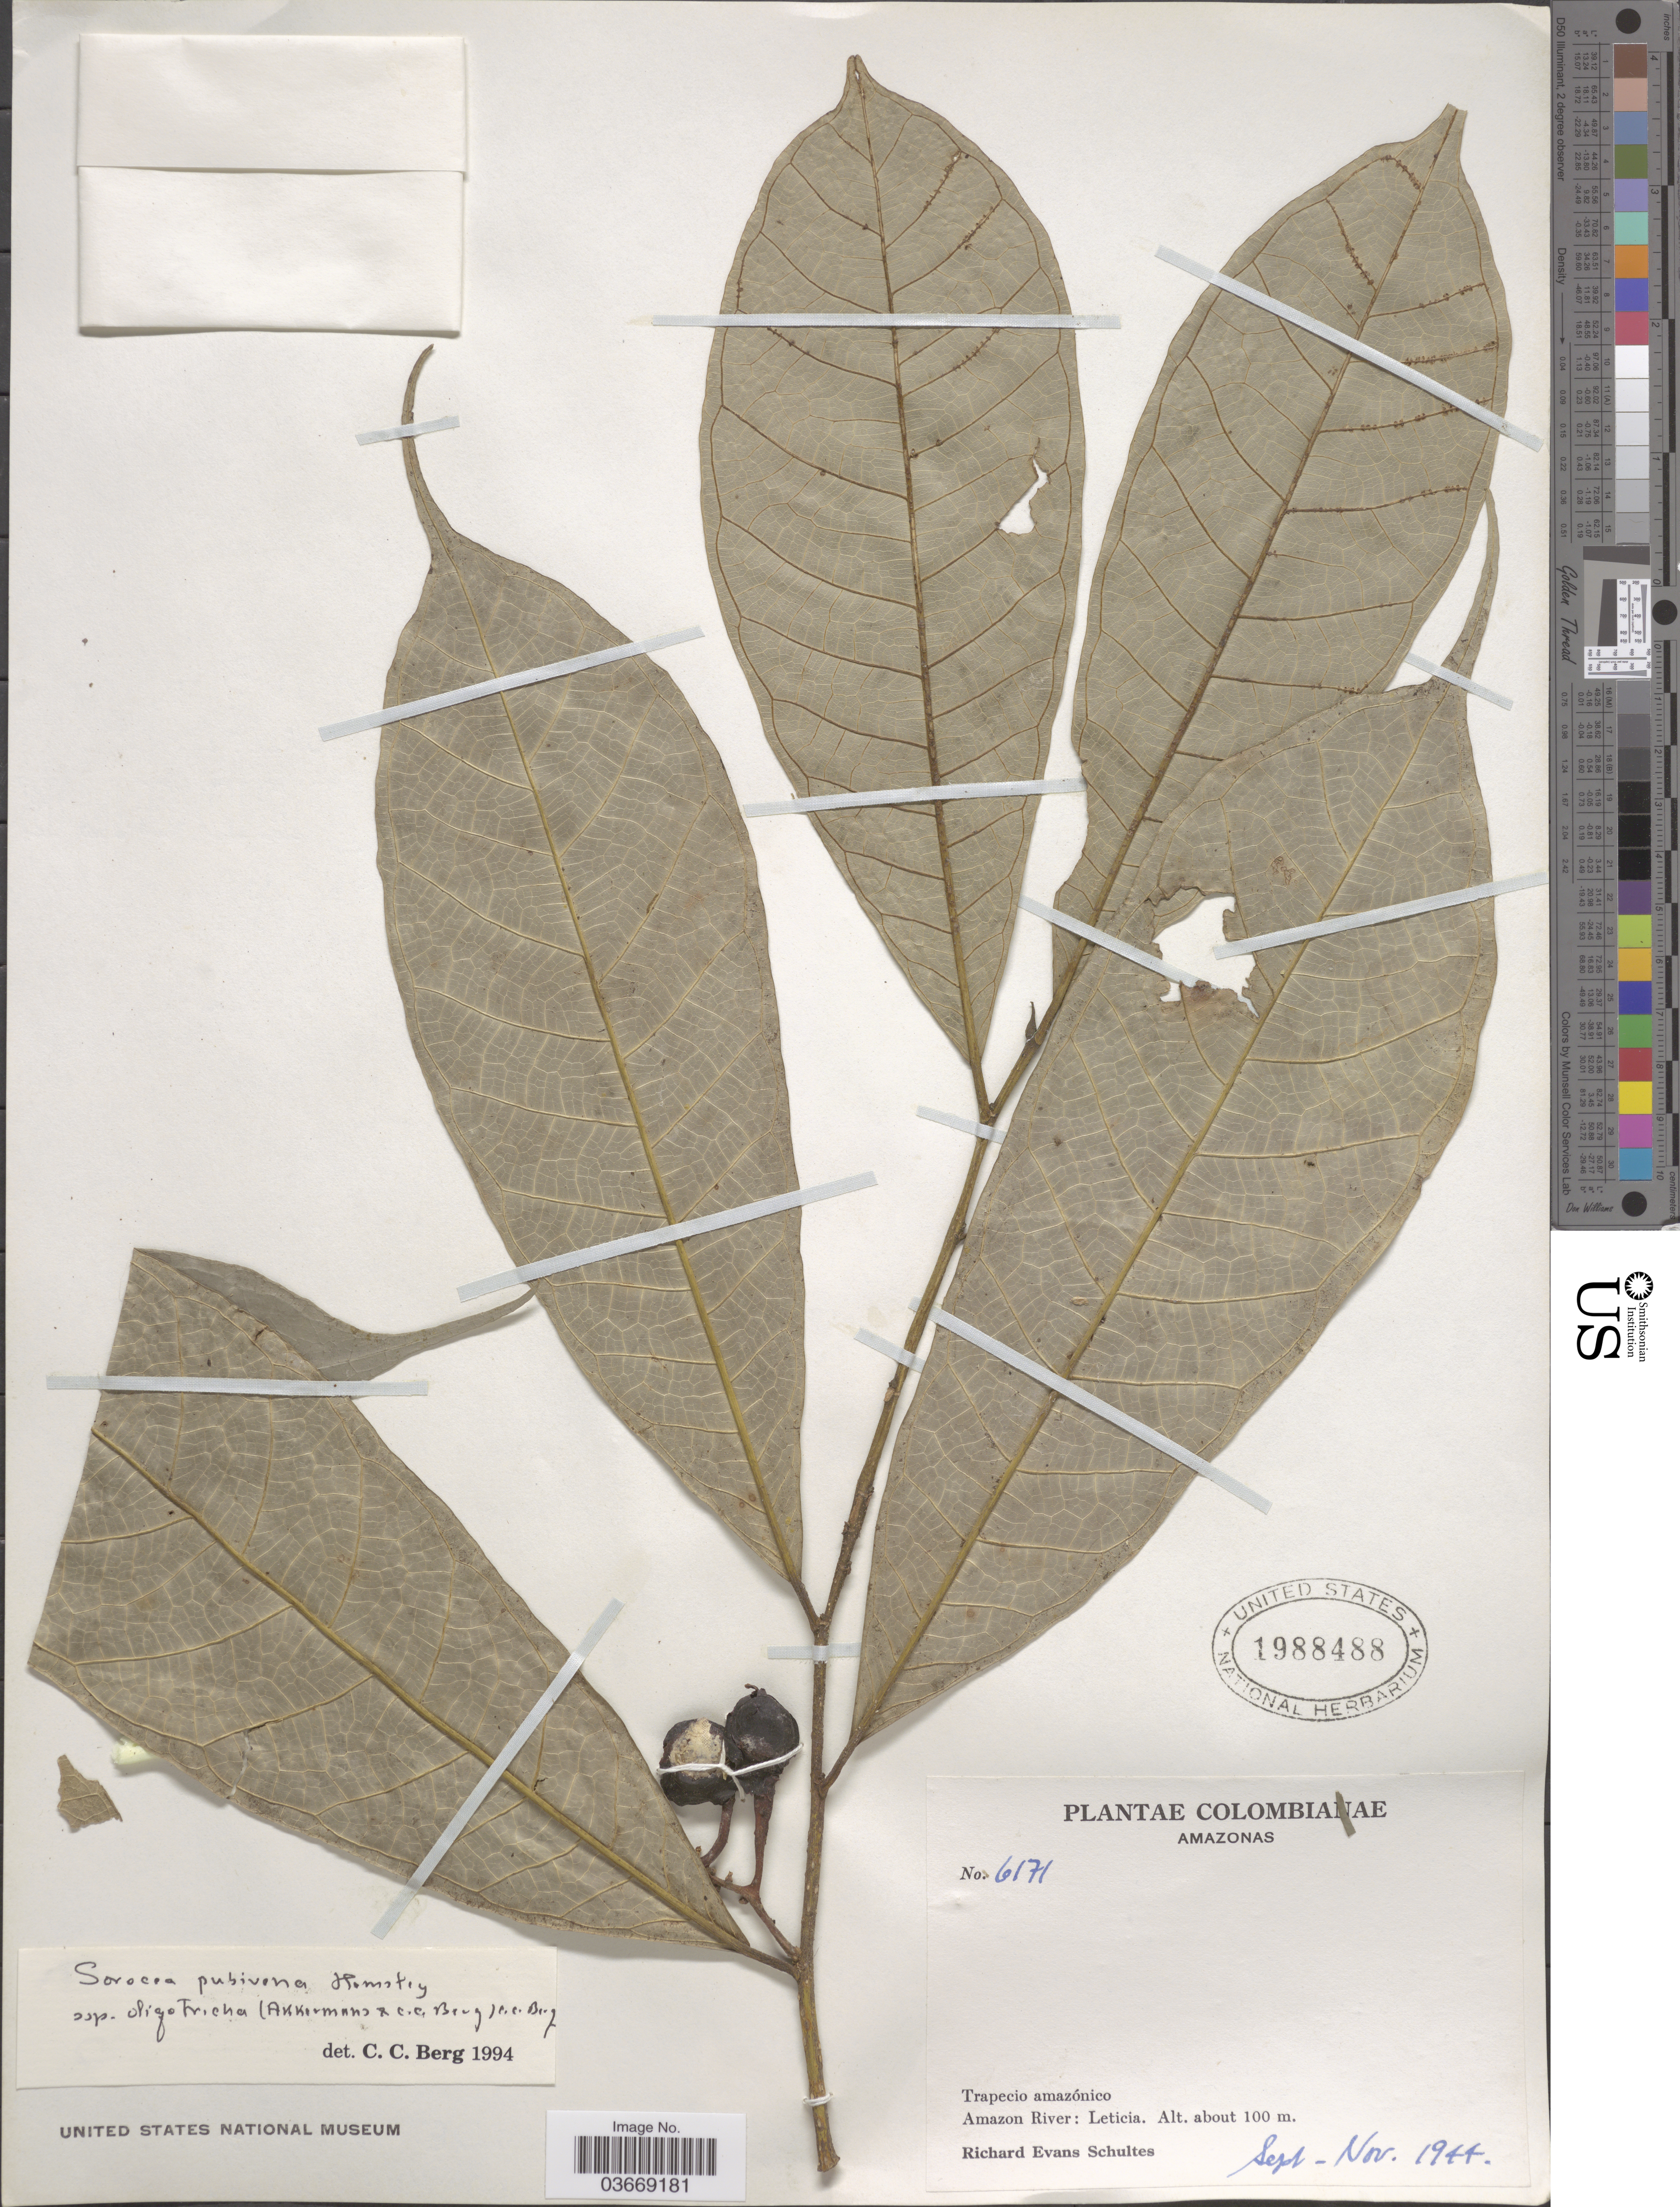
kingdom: Plantae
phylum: Tracheophyta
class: Magnoliopsida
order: Rosales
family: Moraceae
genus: Sorocea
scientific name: Sorocea pubivena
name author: Hemsl.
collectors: R. E. Schultes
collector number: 6171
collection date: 1944-09/1944-11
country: Colombia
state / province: Amazônas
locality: Trapecio amazónico, Amazon River: Leticia.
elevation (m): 100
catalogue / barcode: US 1988488